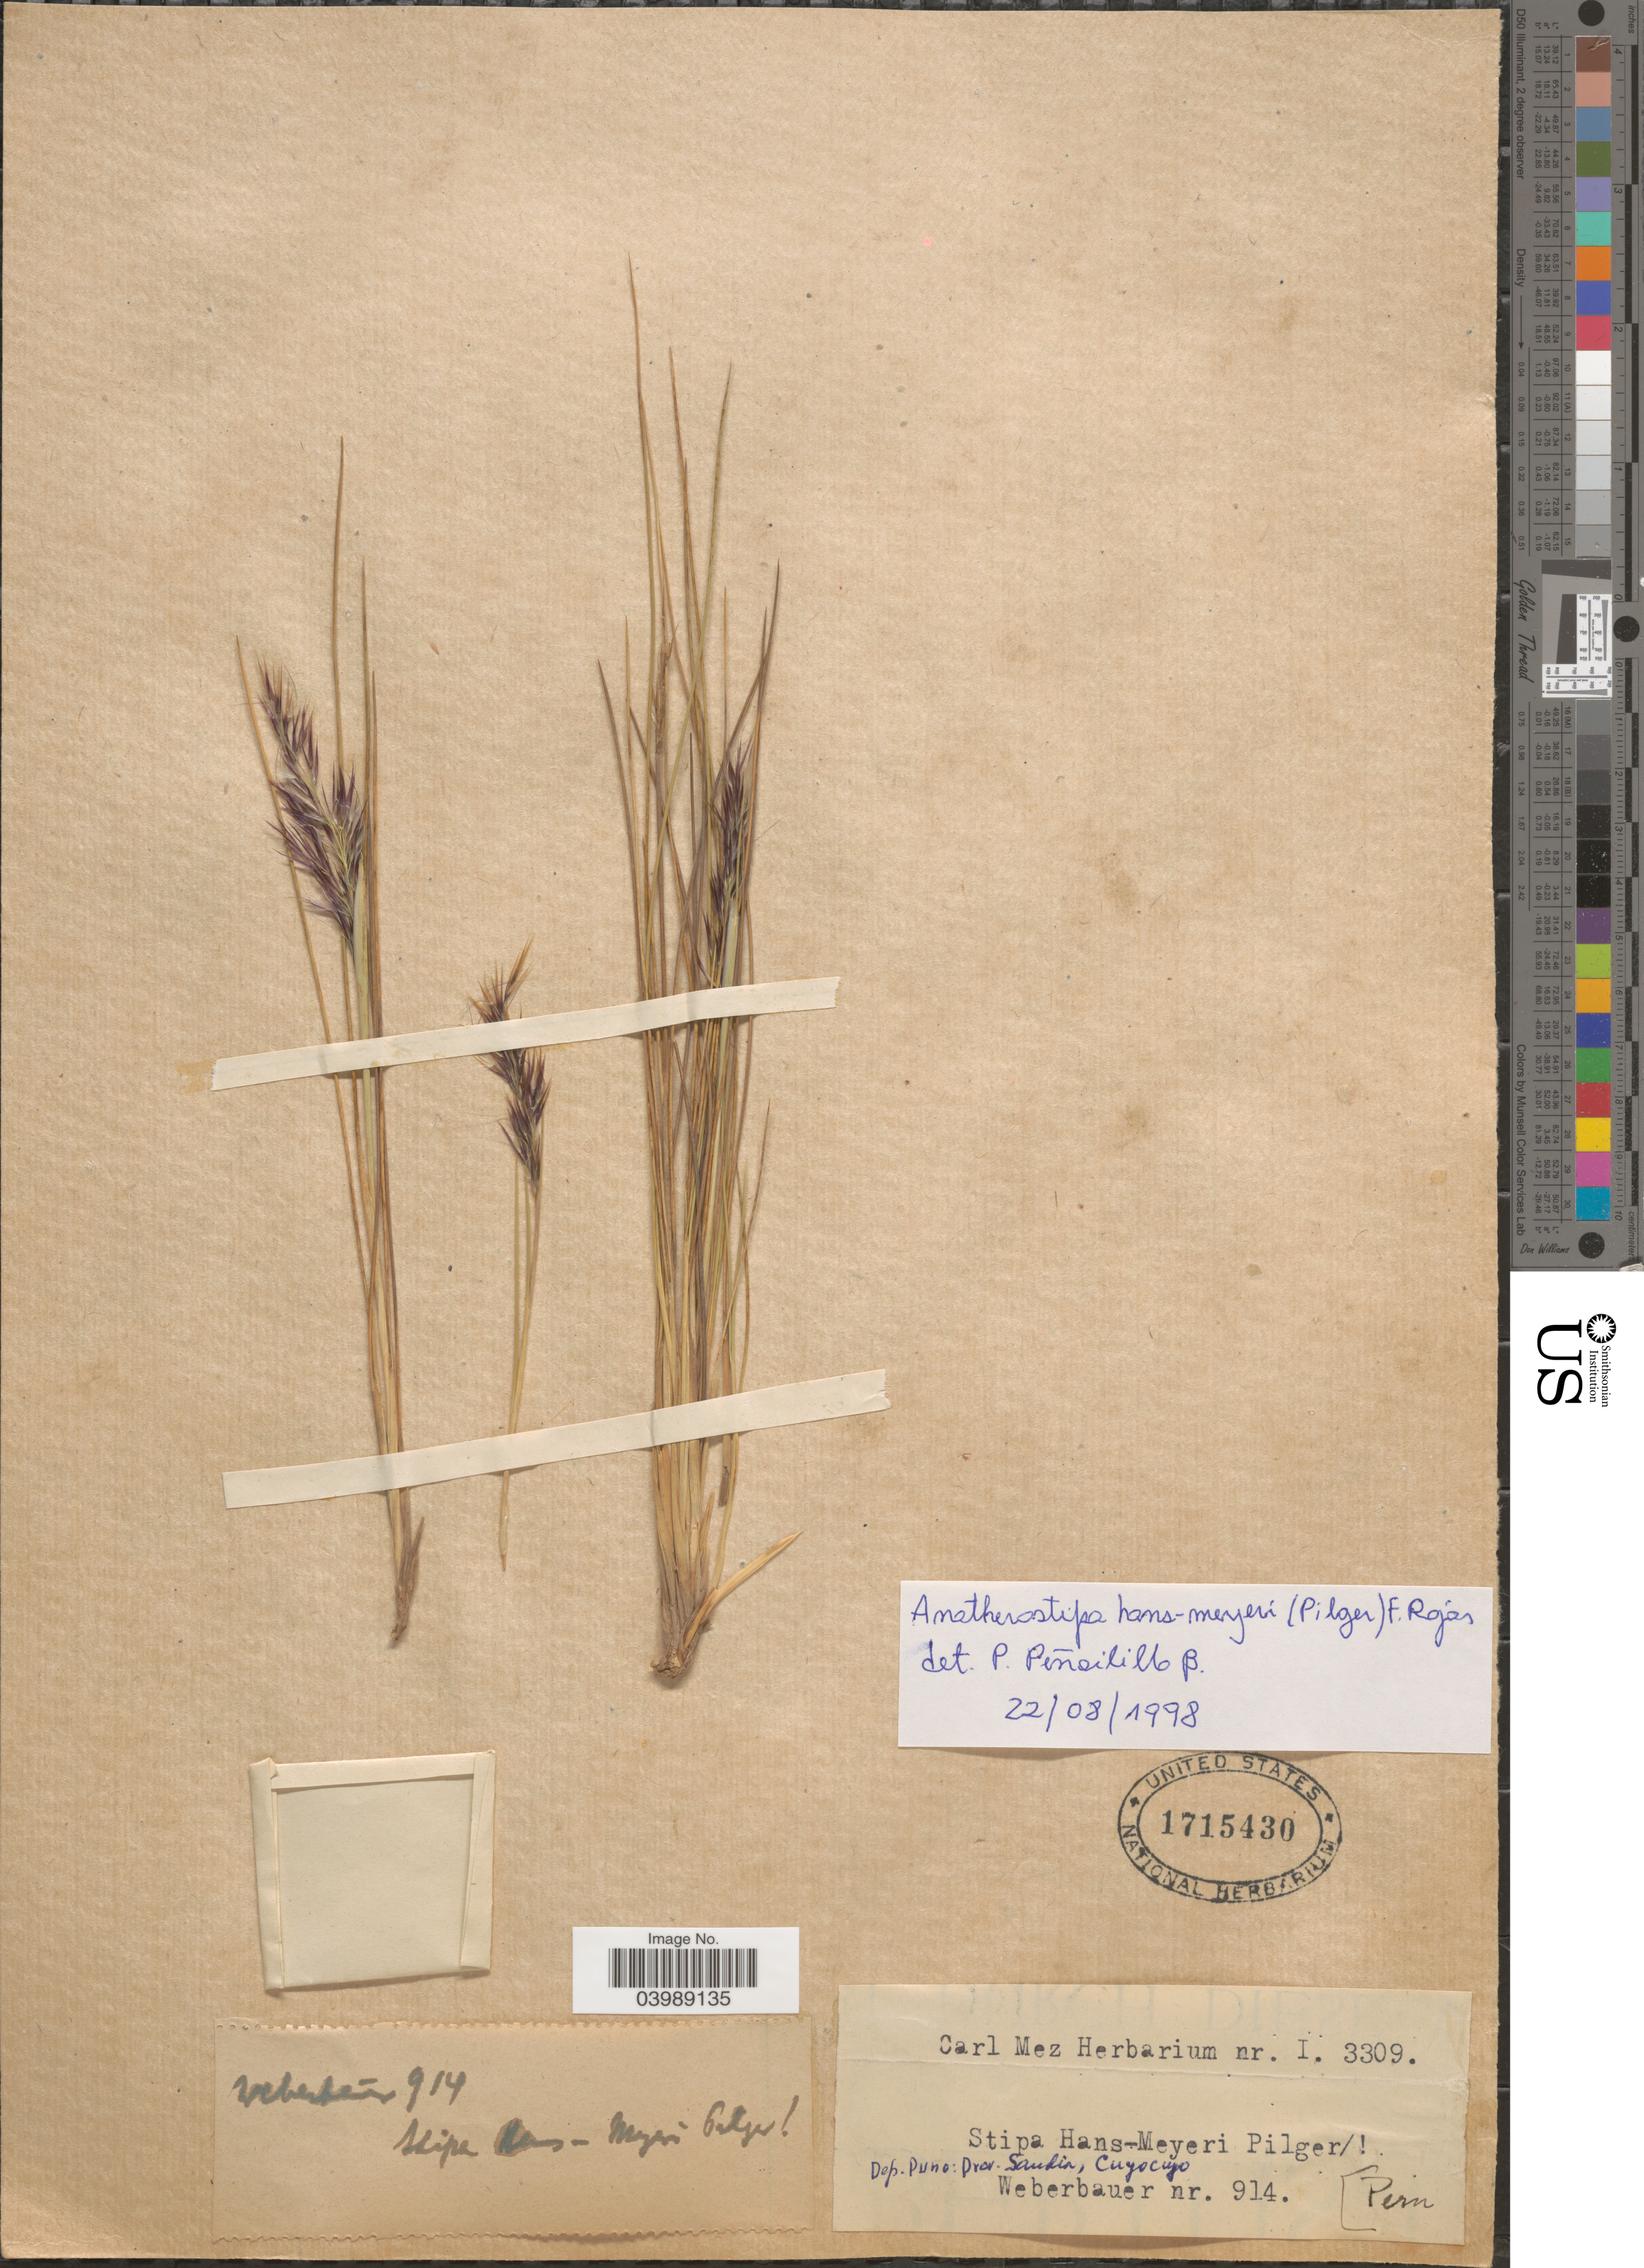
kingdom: Plantae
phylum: Tracheophyta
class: Liliopsida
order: Poales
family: Poaceae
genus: Anatherostipa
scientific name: Anatherostipa hans-meyeri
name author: (Pilg.) Peñailillo B.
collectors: Weberbauer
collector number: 914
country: Peru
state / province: Puno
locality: Dep. Puno: Prov. Sandia, Cuyocuyo.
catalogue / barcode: US 1715430